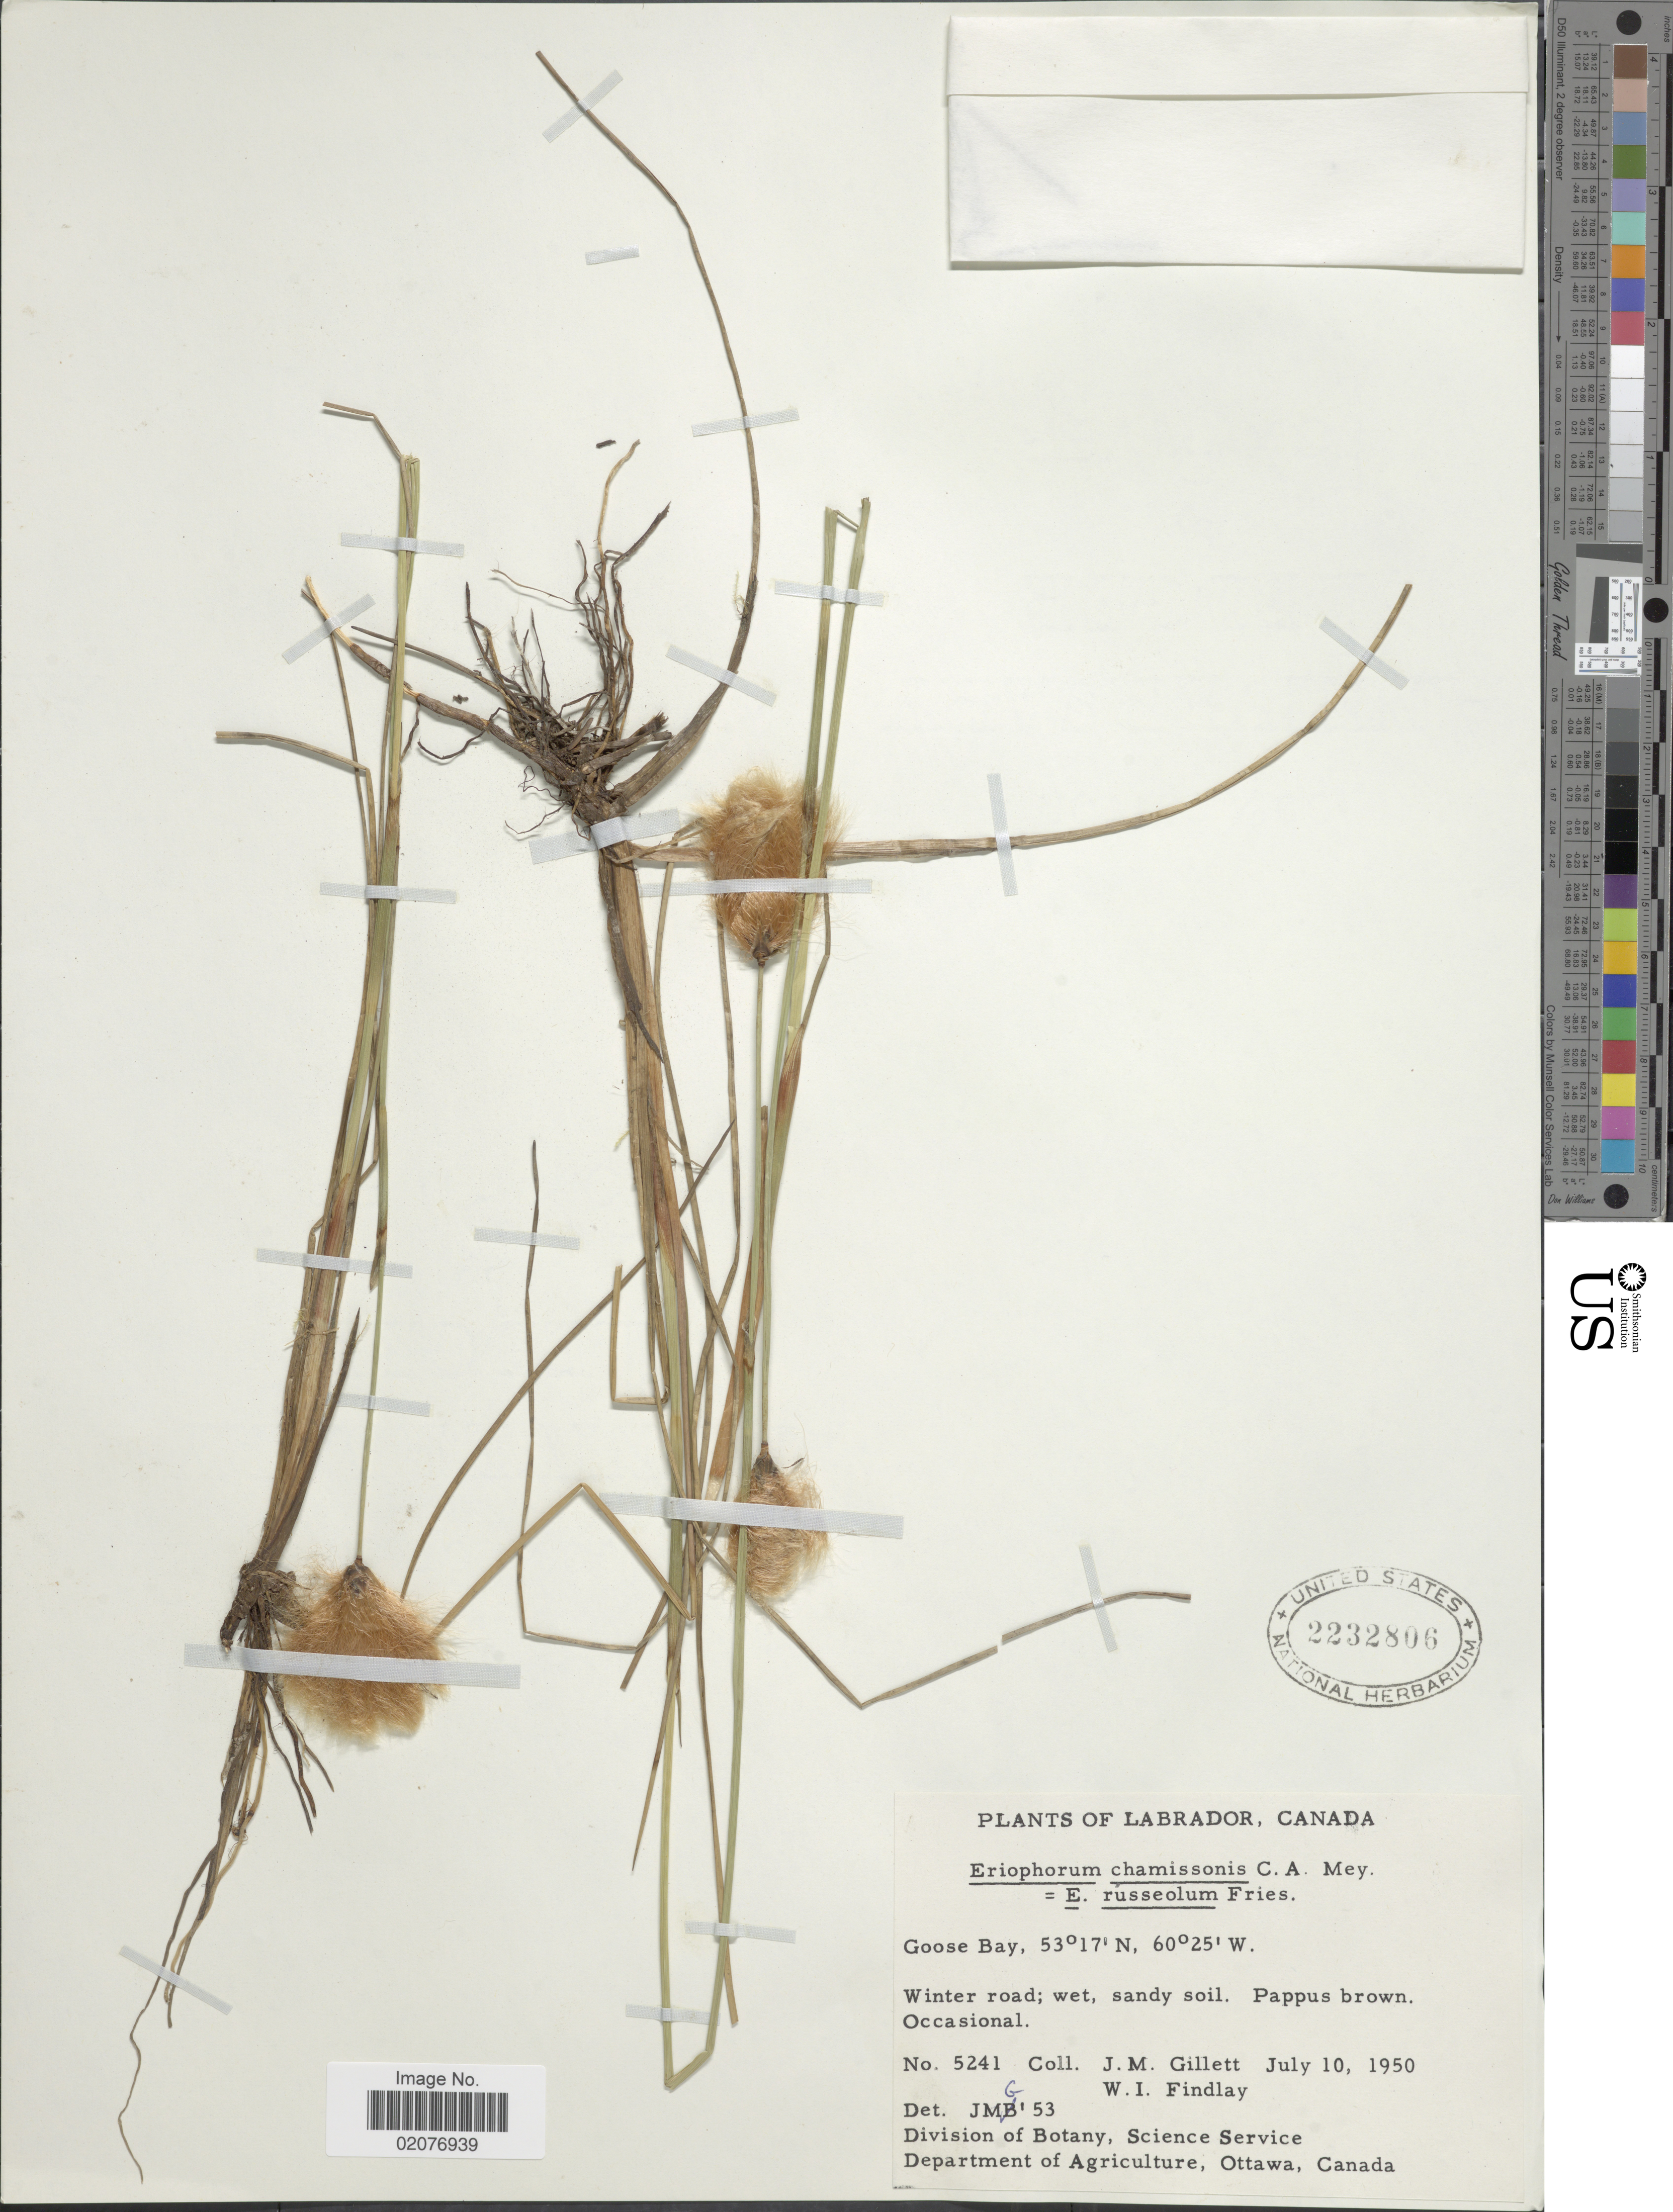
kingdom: Plantae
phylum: Tracheophyta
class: Liliopsida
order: Poales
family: Cyperaceae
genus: Eriophorum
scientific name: Eriophorum chamissonis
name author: C.A. Mey.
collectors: J. M. Gillett & W. Findlay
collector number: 5241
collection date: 1950-07-10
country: Canada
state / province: Newfoundland and Labrador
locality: Kabrador, Goose Bay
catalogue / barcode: US 2232806